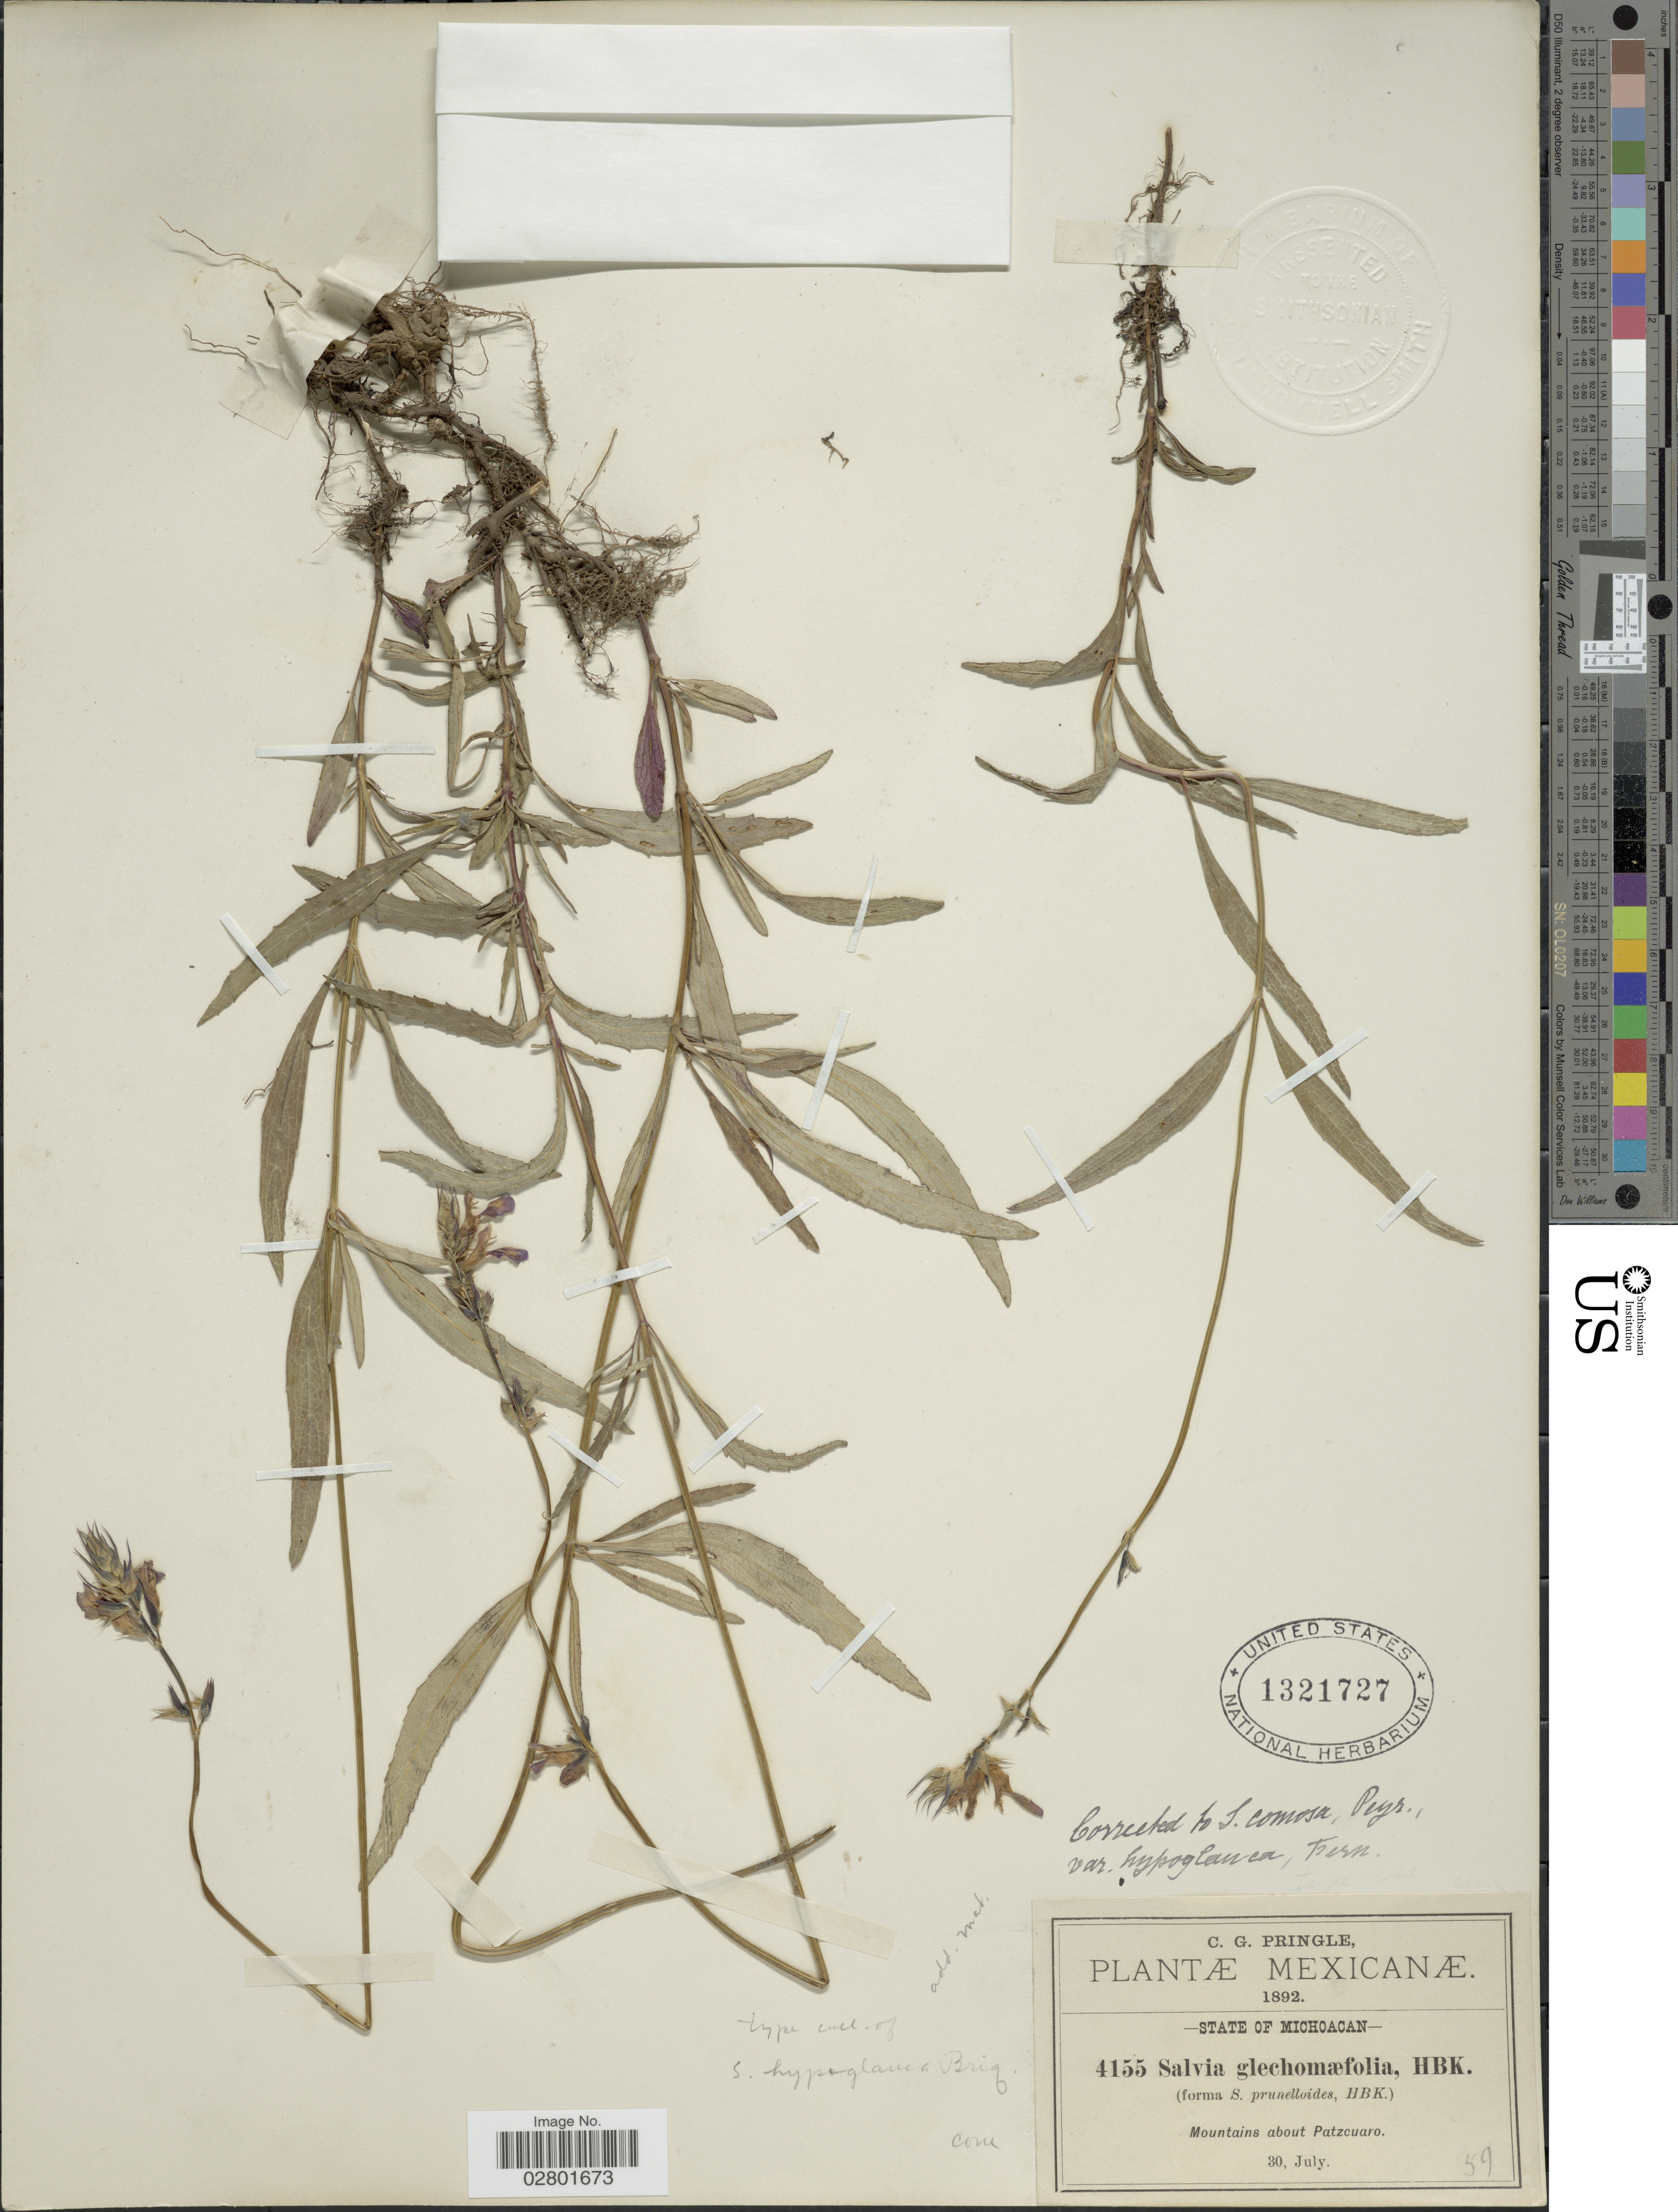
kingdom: Plantae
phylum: Tracheophyta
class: Magnoliopsida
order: Lamiales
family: Lamiaceae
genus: Salvia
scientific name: Salvia laevis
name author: Benth.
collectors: C. G. Pringle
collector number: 4155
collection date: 1892-07-30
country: Mexico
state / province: Michoacán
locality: Mountains about Patzcuaro.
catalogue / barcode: US 1321727